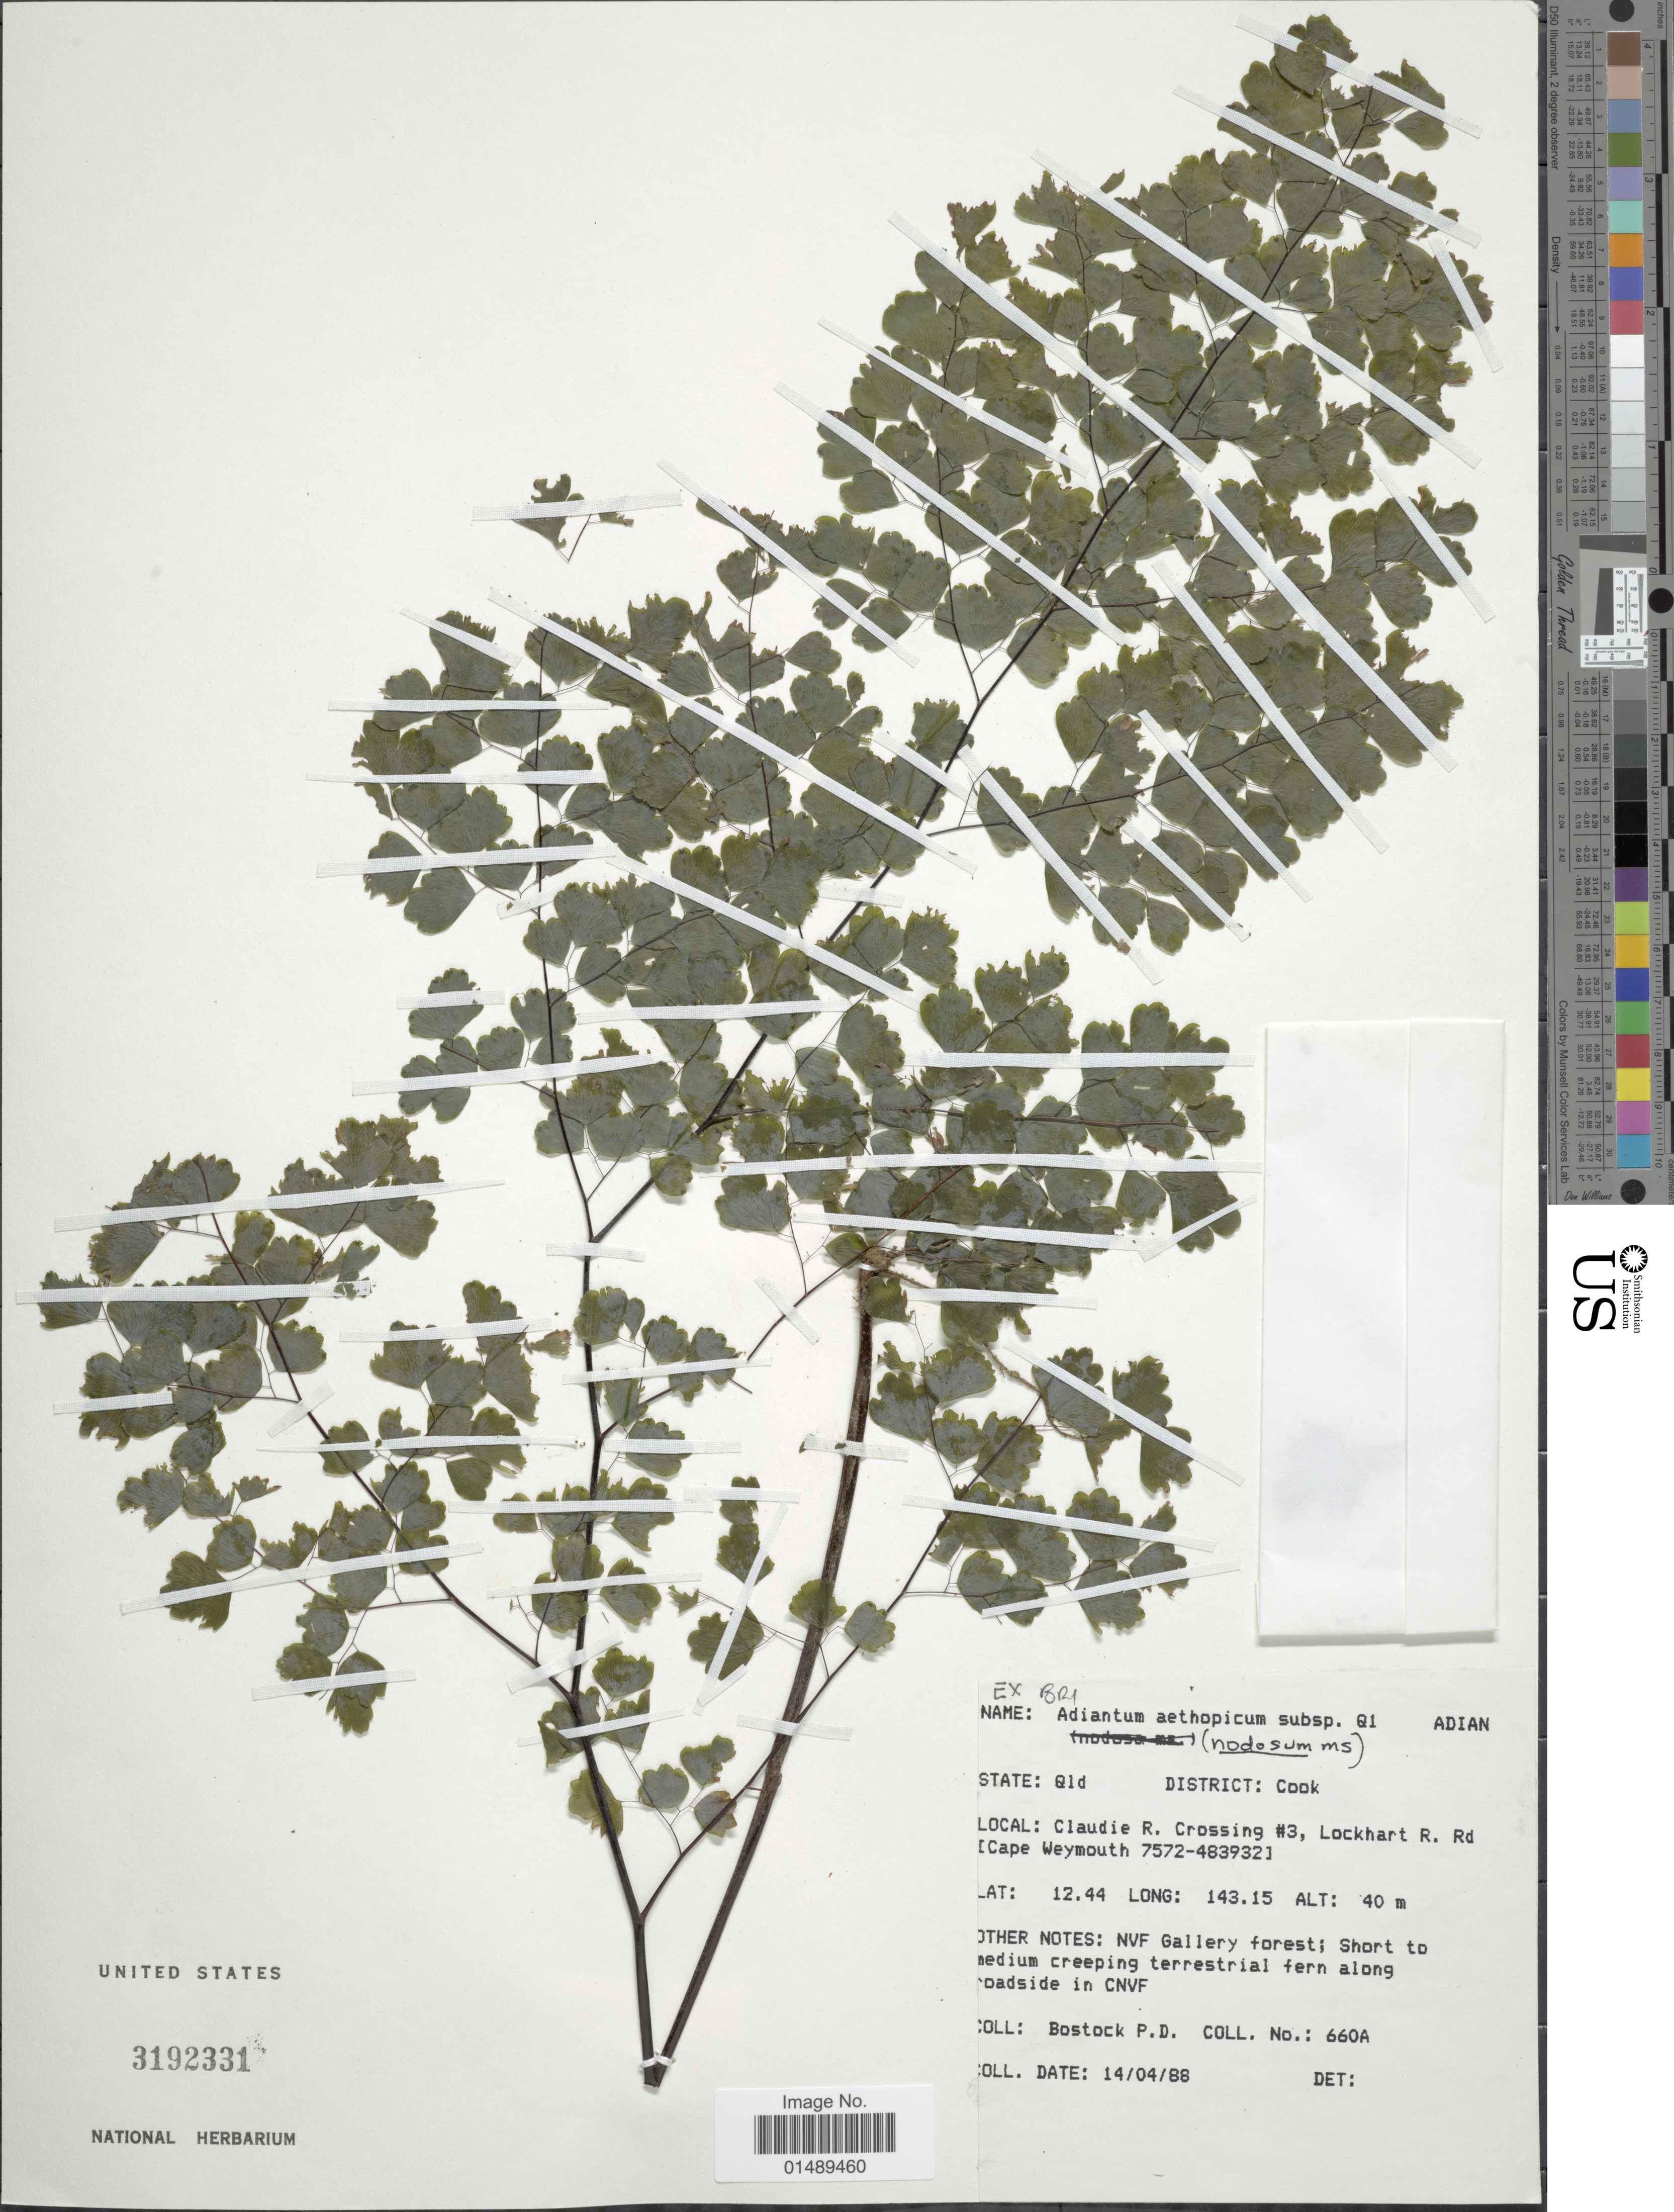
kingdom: Plantae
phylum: Tracheophyta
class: Polypodiopsida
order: Polypodiales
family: Pteridaceae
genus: Adiantum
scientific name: Adiantum aethiopicum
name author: L.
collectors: P. Bostock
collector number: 660A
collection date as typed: Transcribed d/m/y: 14/4/88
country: Australia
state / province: Queensland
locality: District Cook, Claudie R. Crossing #3, Lockhart R. Rd (Cape Weymouth 7572-483932)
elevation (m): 40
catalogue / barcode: US 3192331